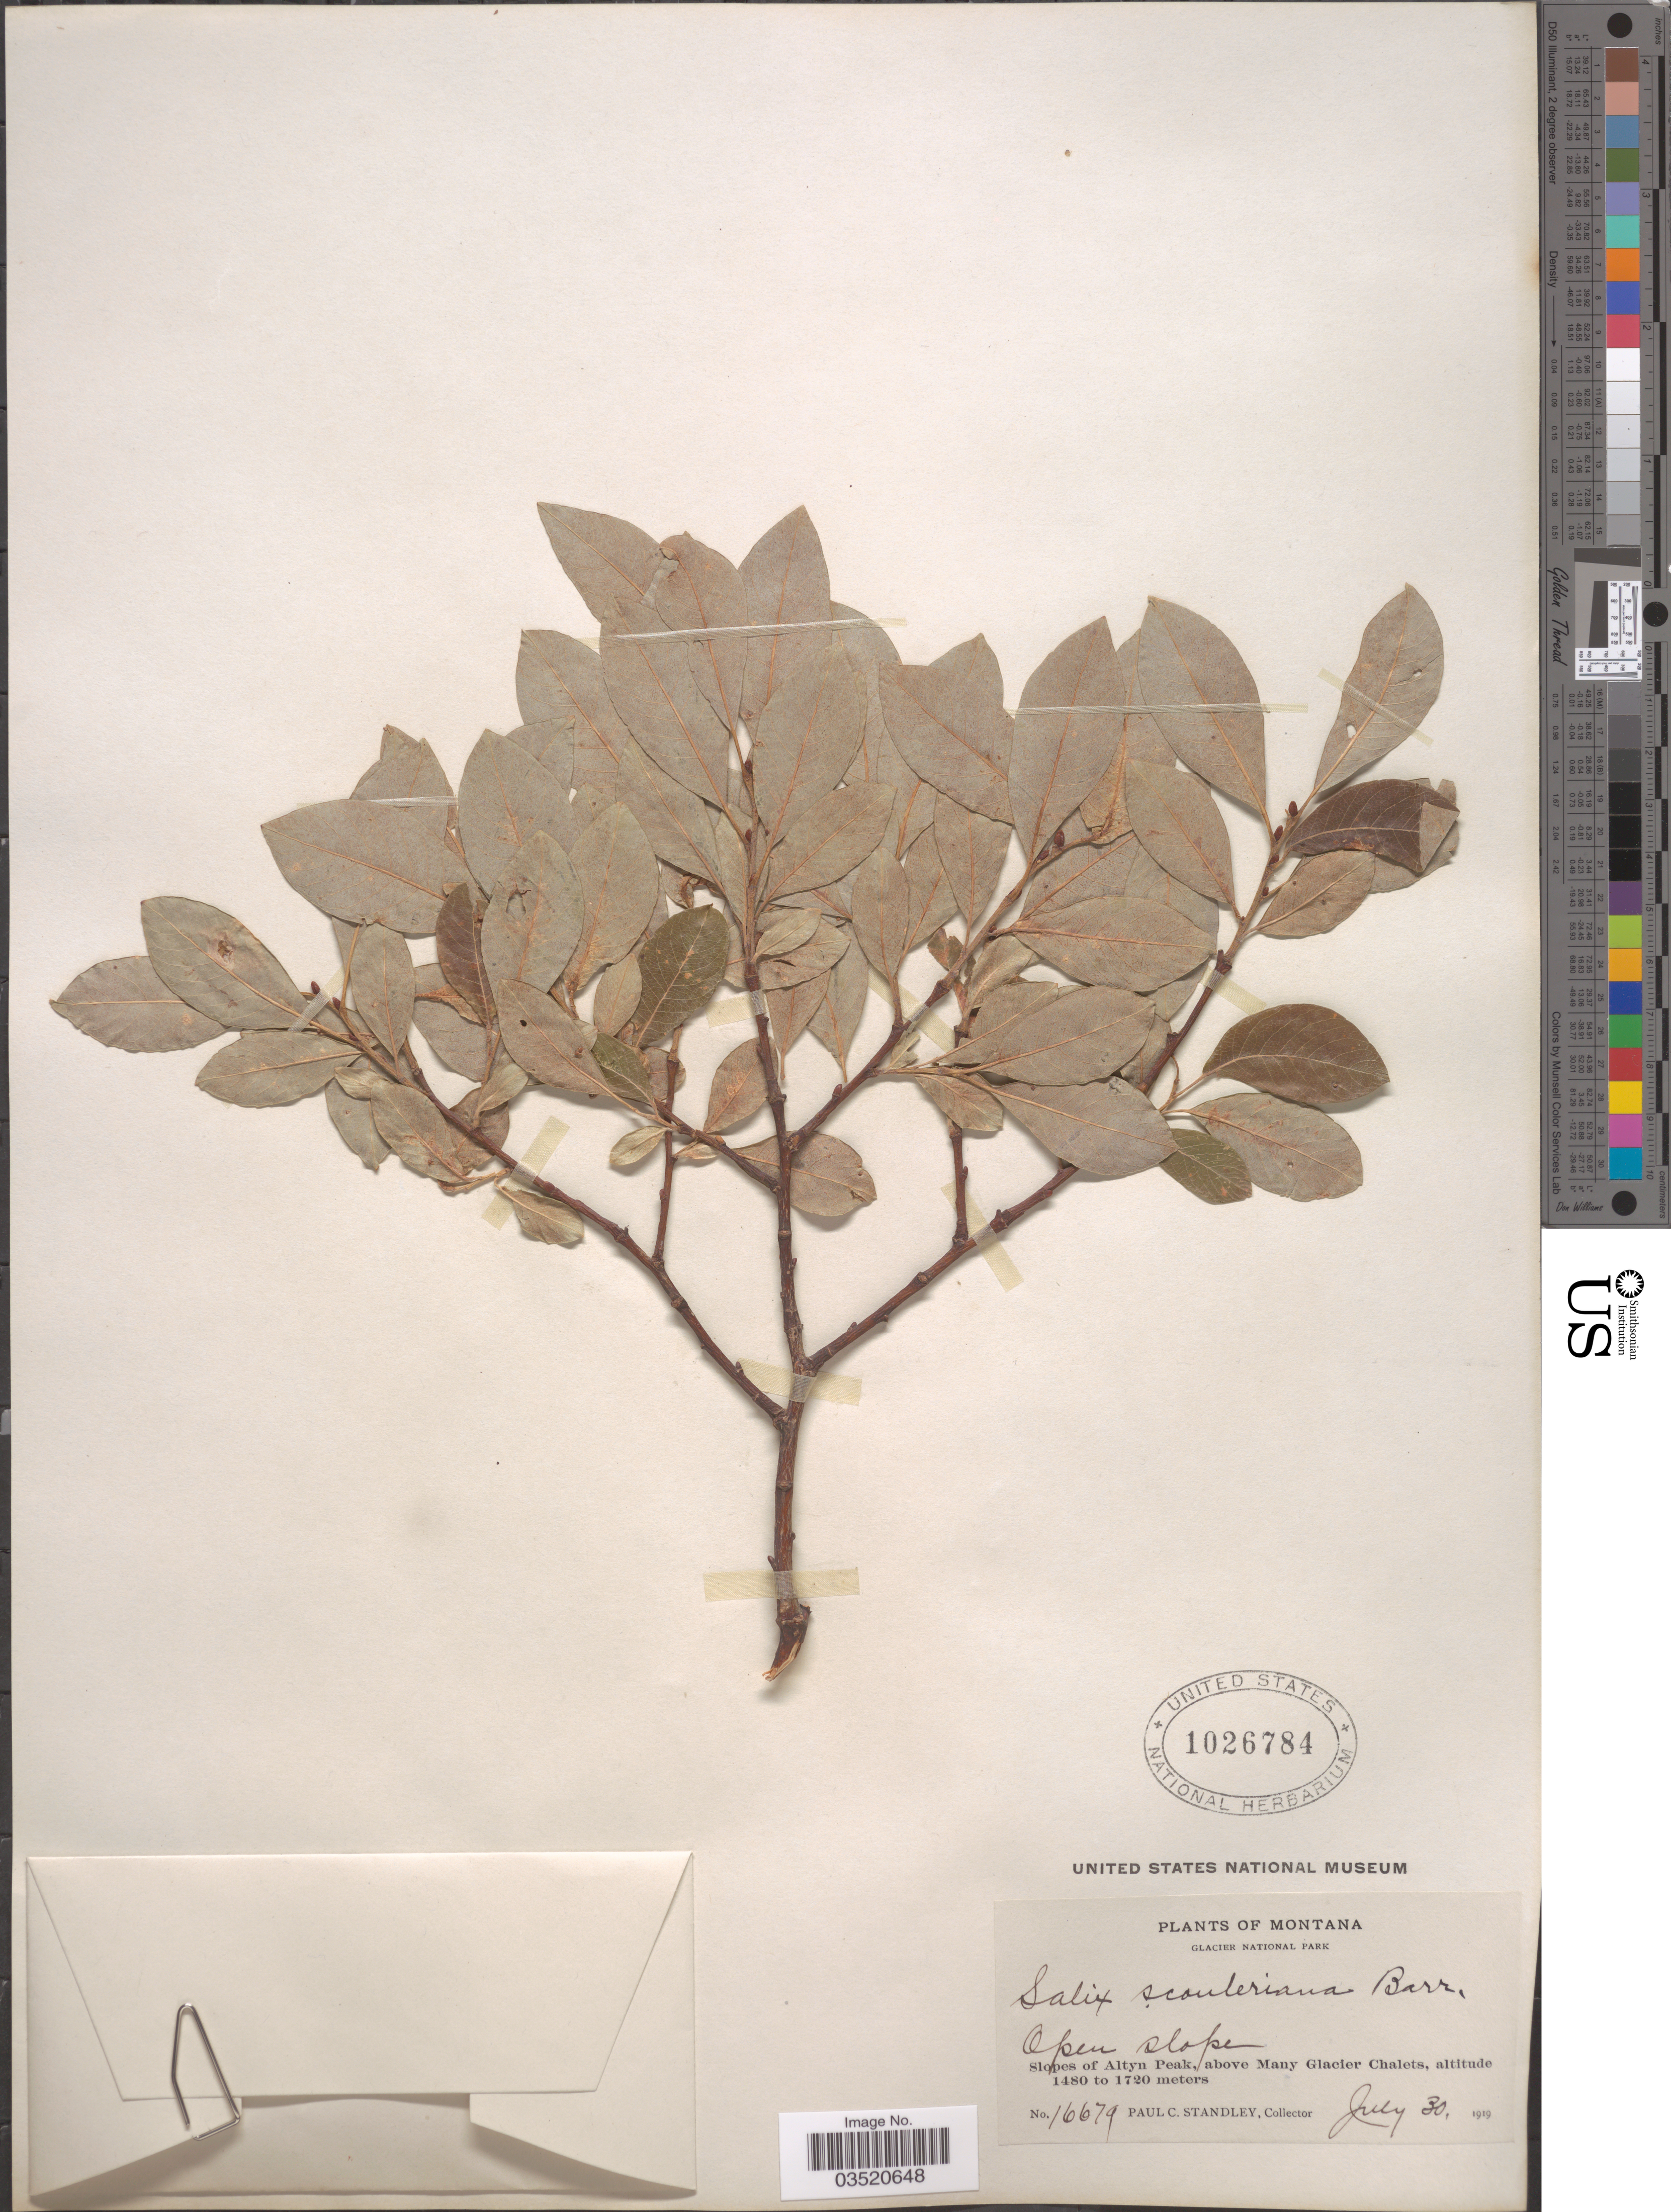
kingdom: Plantae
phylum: Tracheophyta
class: Magnoliopsida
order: Malpighiales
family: Salicaceae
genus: Salix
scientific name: Salix scouleriana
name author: Barratt ex Hook.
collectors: P. C. Standley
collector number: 16679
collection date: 1919-07-30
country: United States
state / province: Montana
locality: Glacier National Park. Slopes of Altyn Peak, above Many Glacier Chalets.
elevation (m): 1480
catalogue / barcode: US 1026784